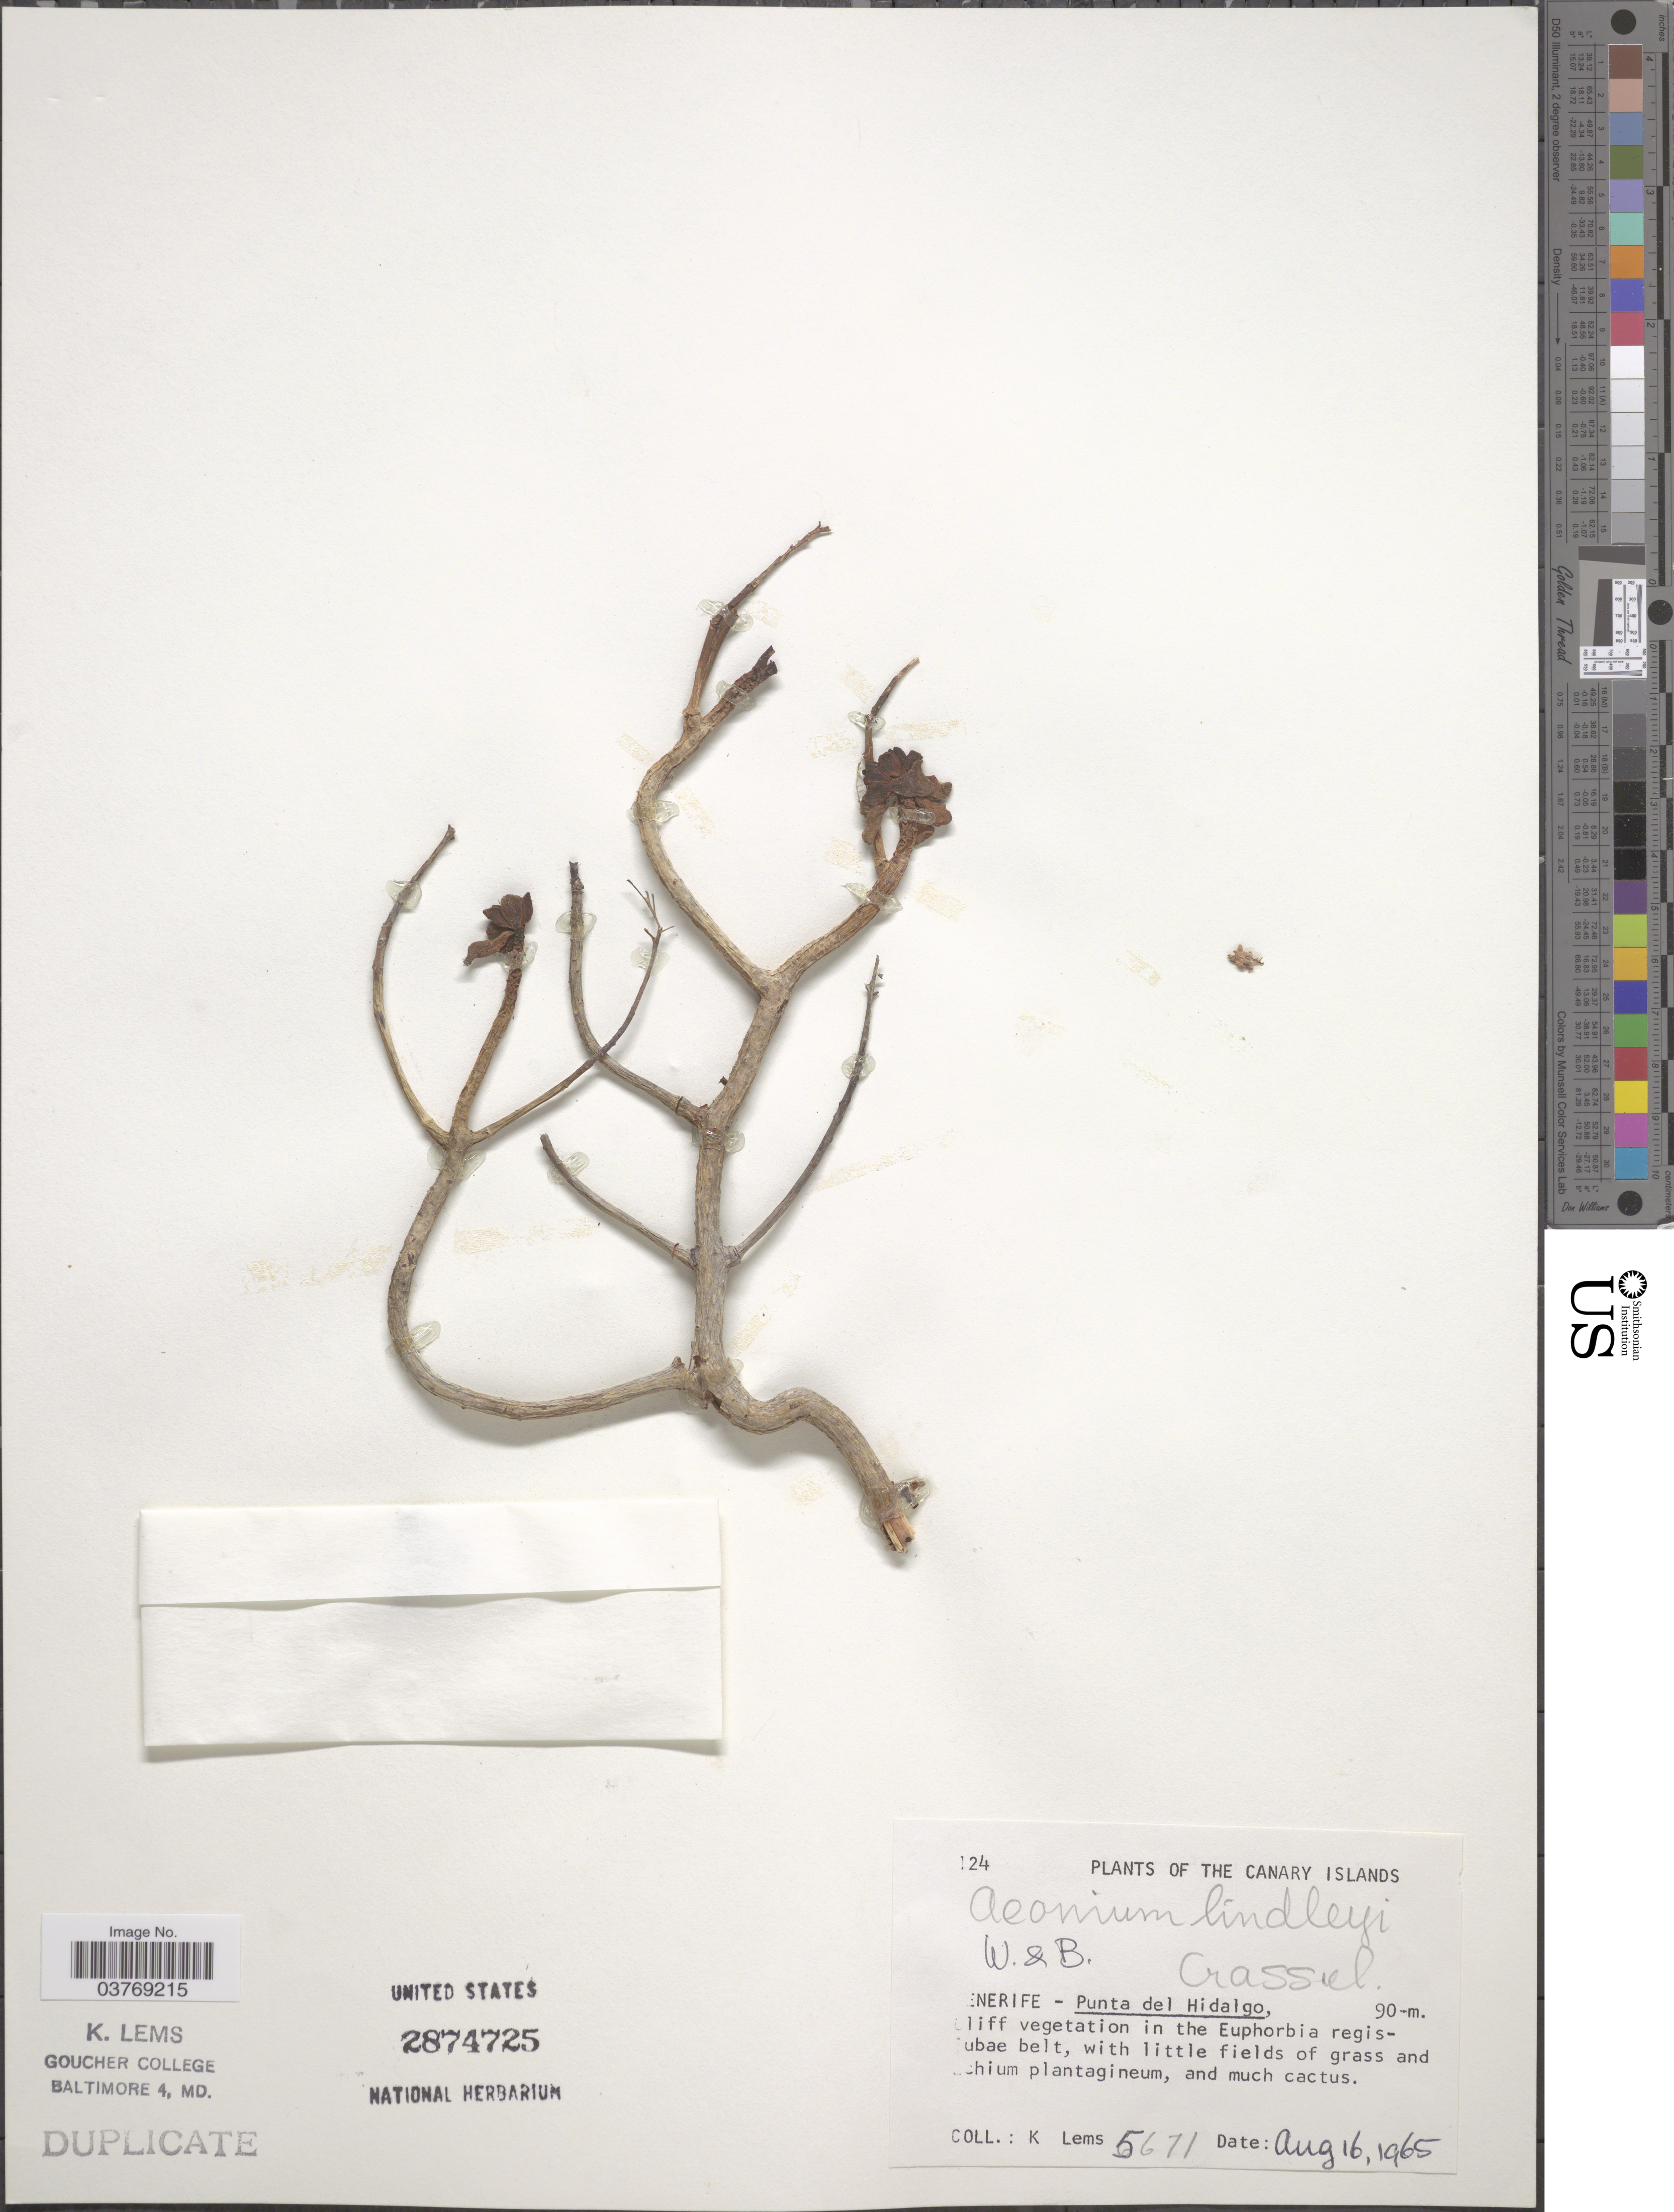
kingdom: Plantae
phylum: Tracheophyta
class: Magnoliopsida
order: Saxifragales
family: Crassulaceae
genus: Aeonium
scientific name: Aeonium lindleyi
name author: Webb & Berthel.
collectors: K. Lems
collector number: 5671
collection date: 1965-08-16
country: Spain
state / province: Canarias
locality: The Canary Islands. Tenerife - Punta del Hidalgo.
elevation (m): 90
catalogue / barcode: US 2874725